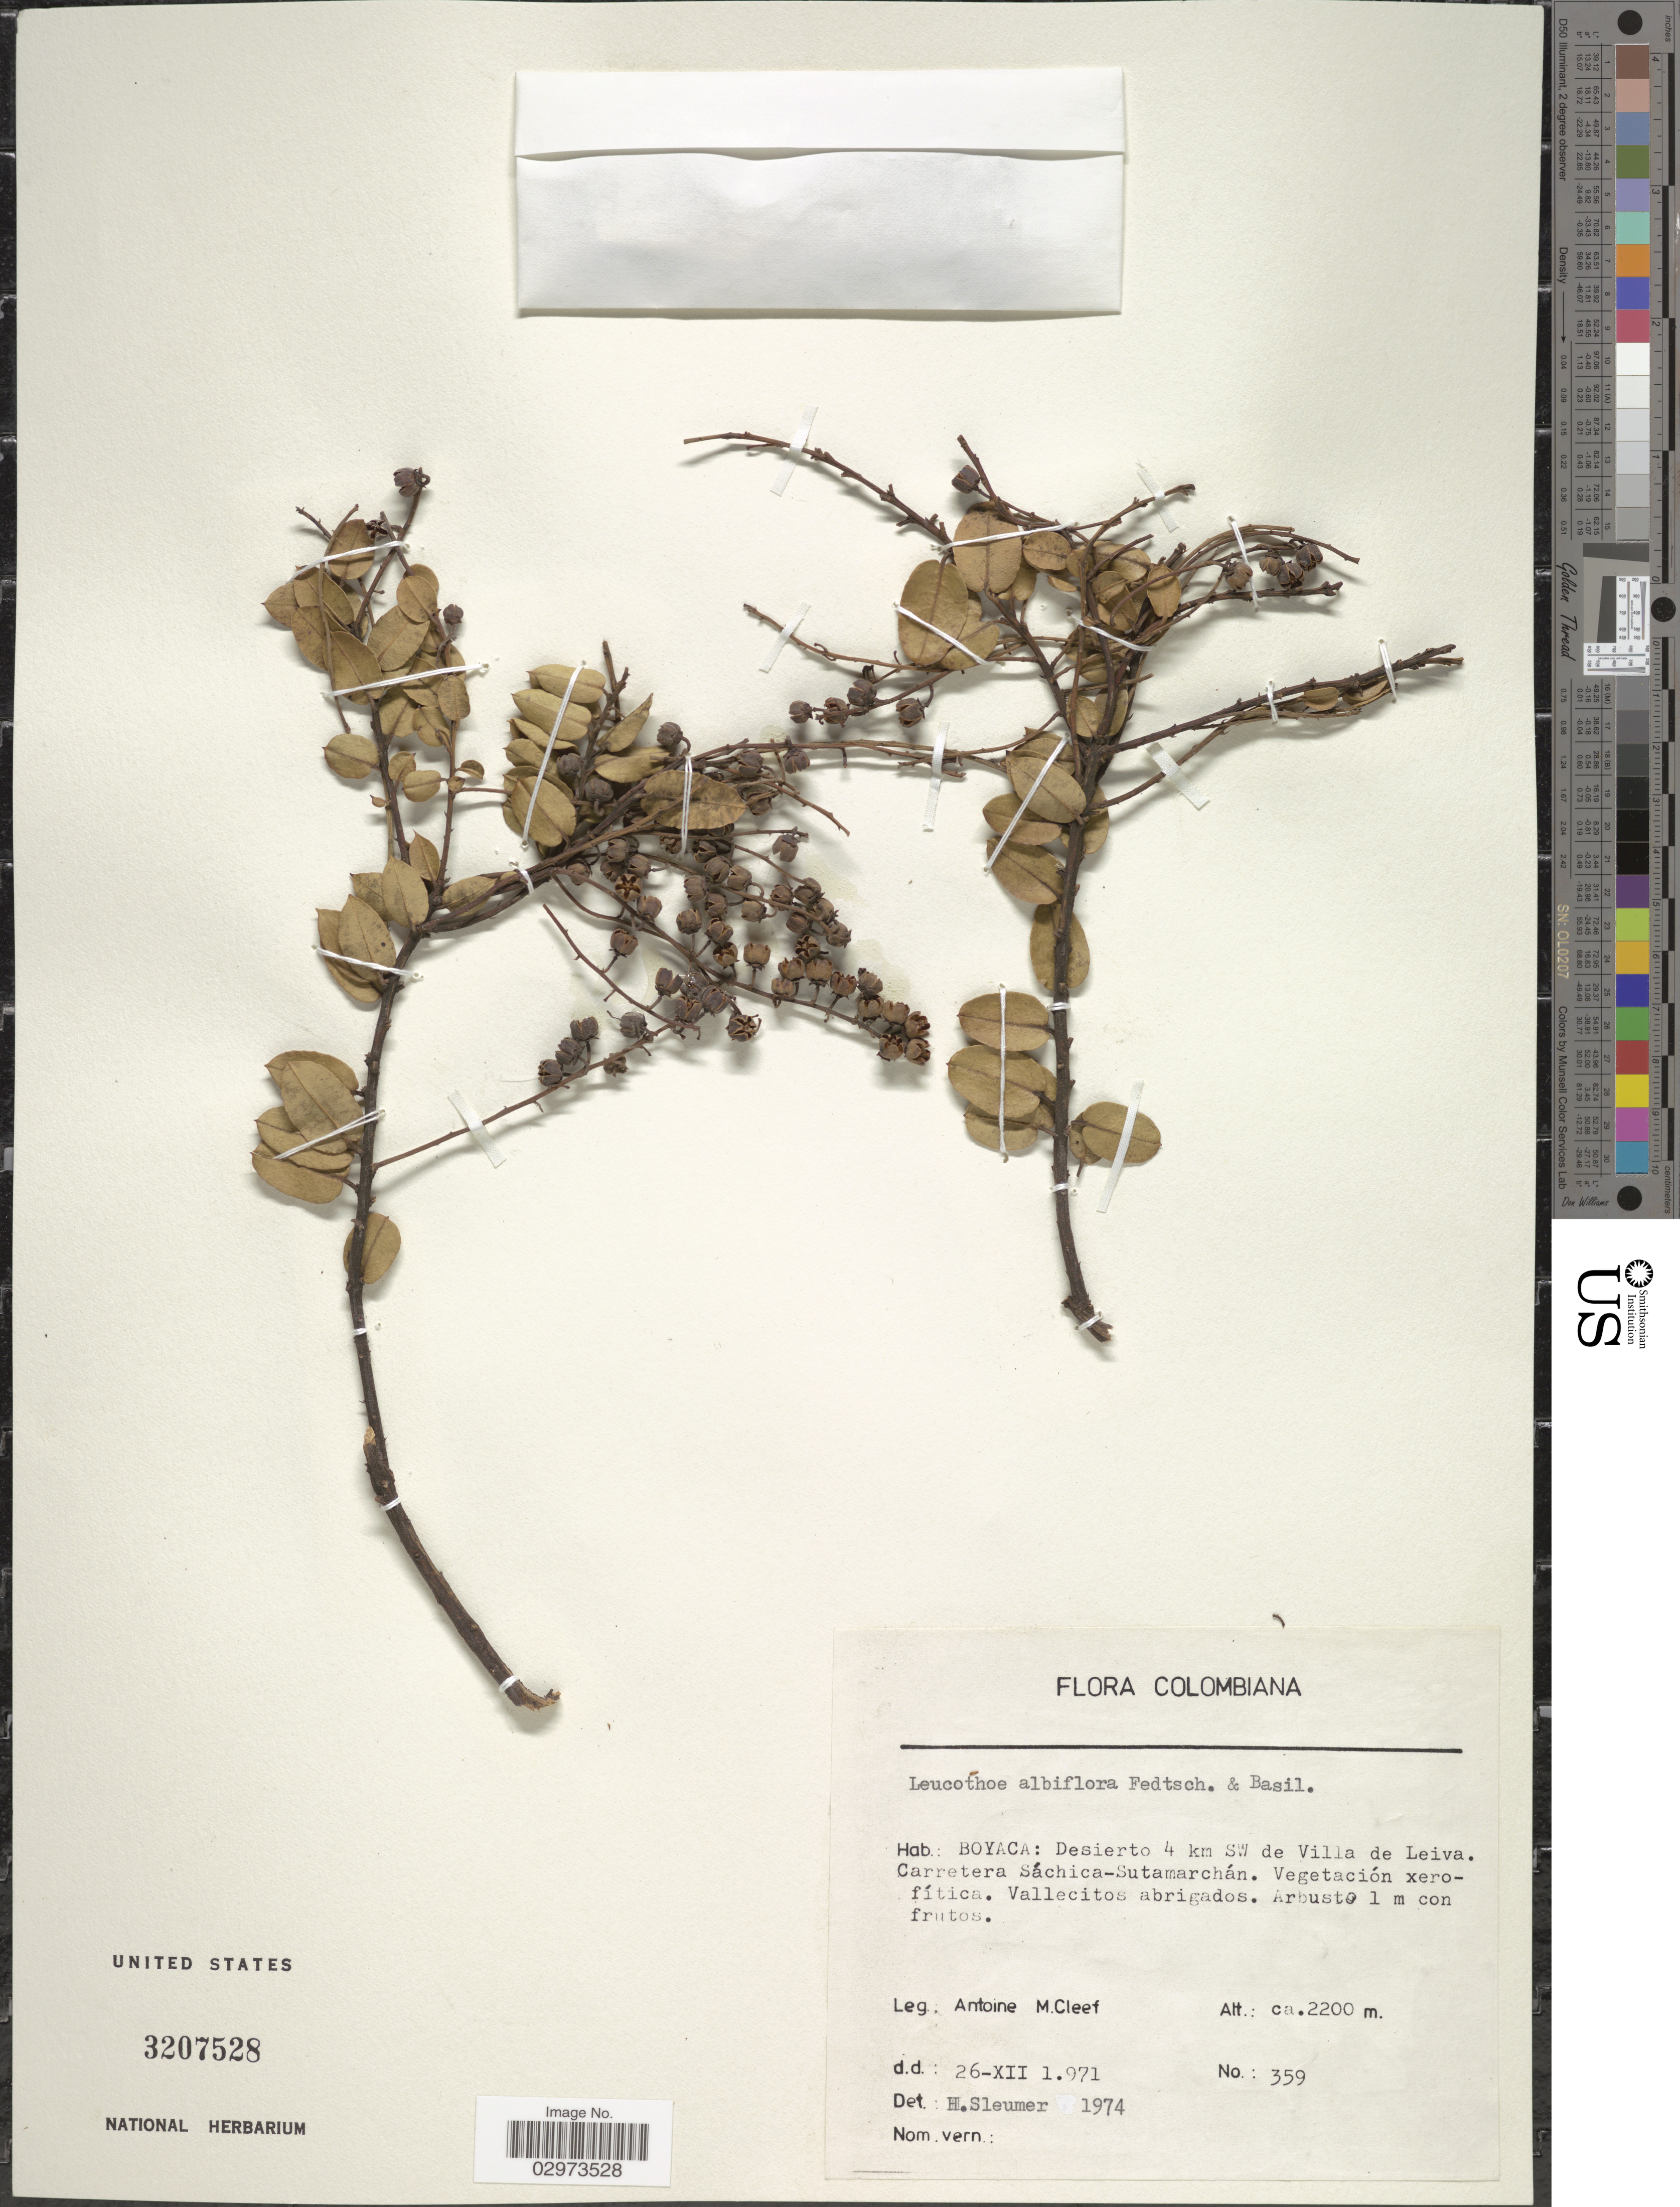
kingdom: Plantae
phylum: Tracheophyta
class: Magnoliopsida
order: Ericales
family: Ericaceae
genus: Leucothoe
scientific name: Leucothoë albiflora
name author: B. Fedtsch. & Basil.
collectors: A. M. Cleef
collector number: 359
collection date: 1971-12-26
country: Colombia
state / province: Boyacá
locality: Desierto 4 km SW de Villa de Leiva. Carretera Sáchica-Sutamarchán.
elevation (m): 2200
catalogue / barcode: US 3207528